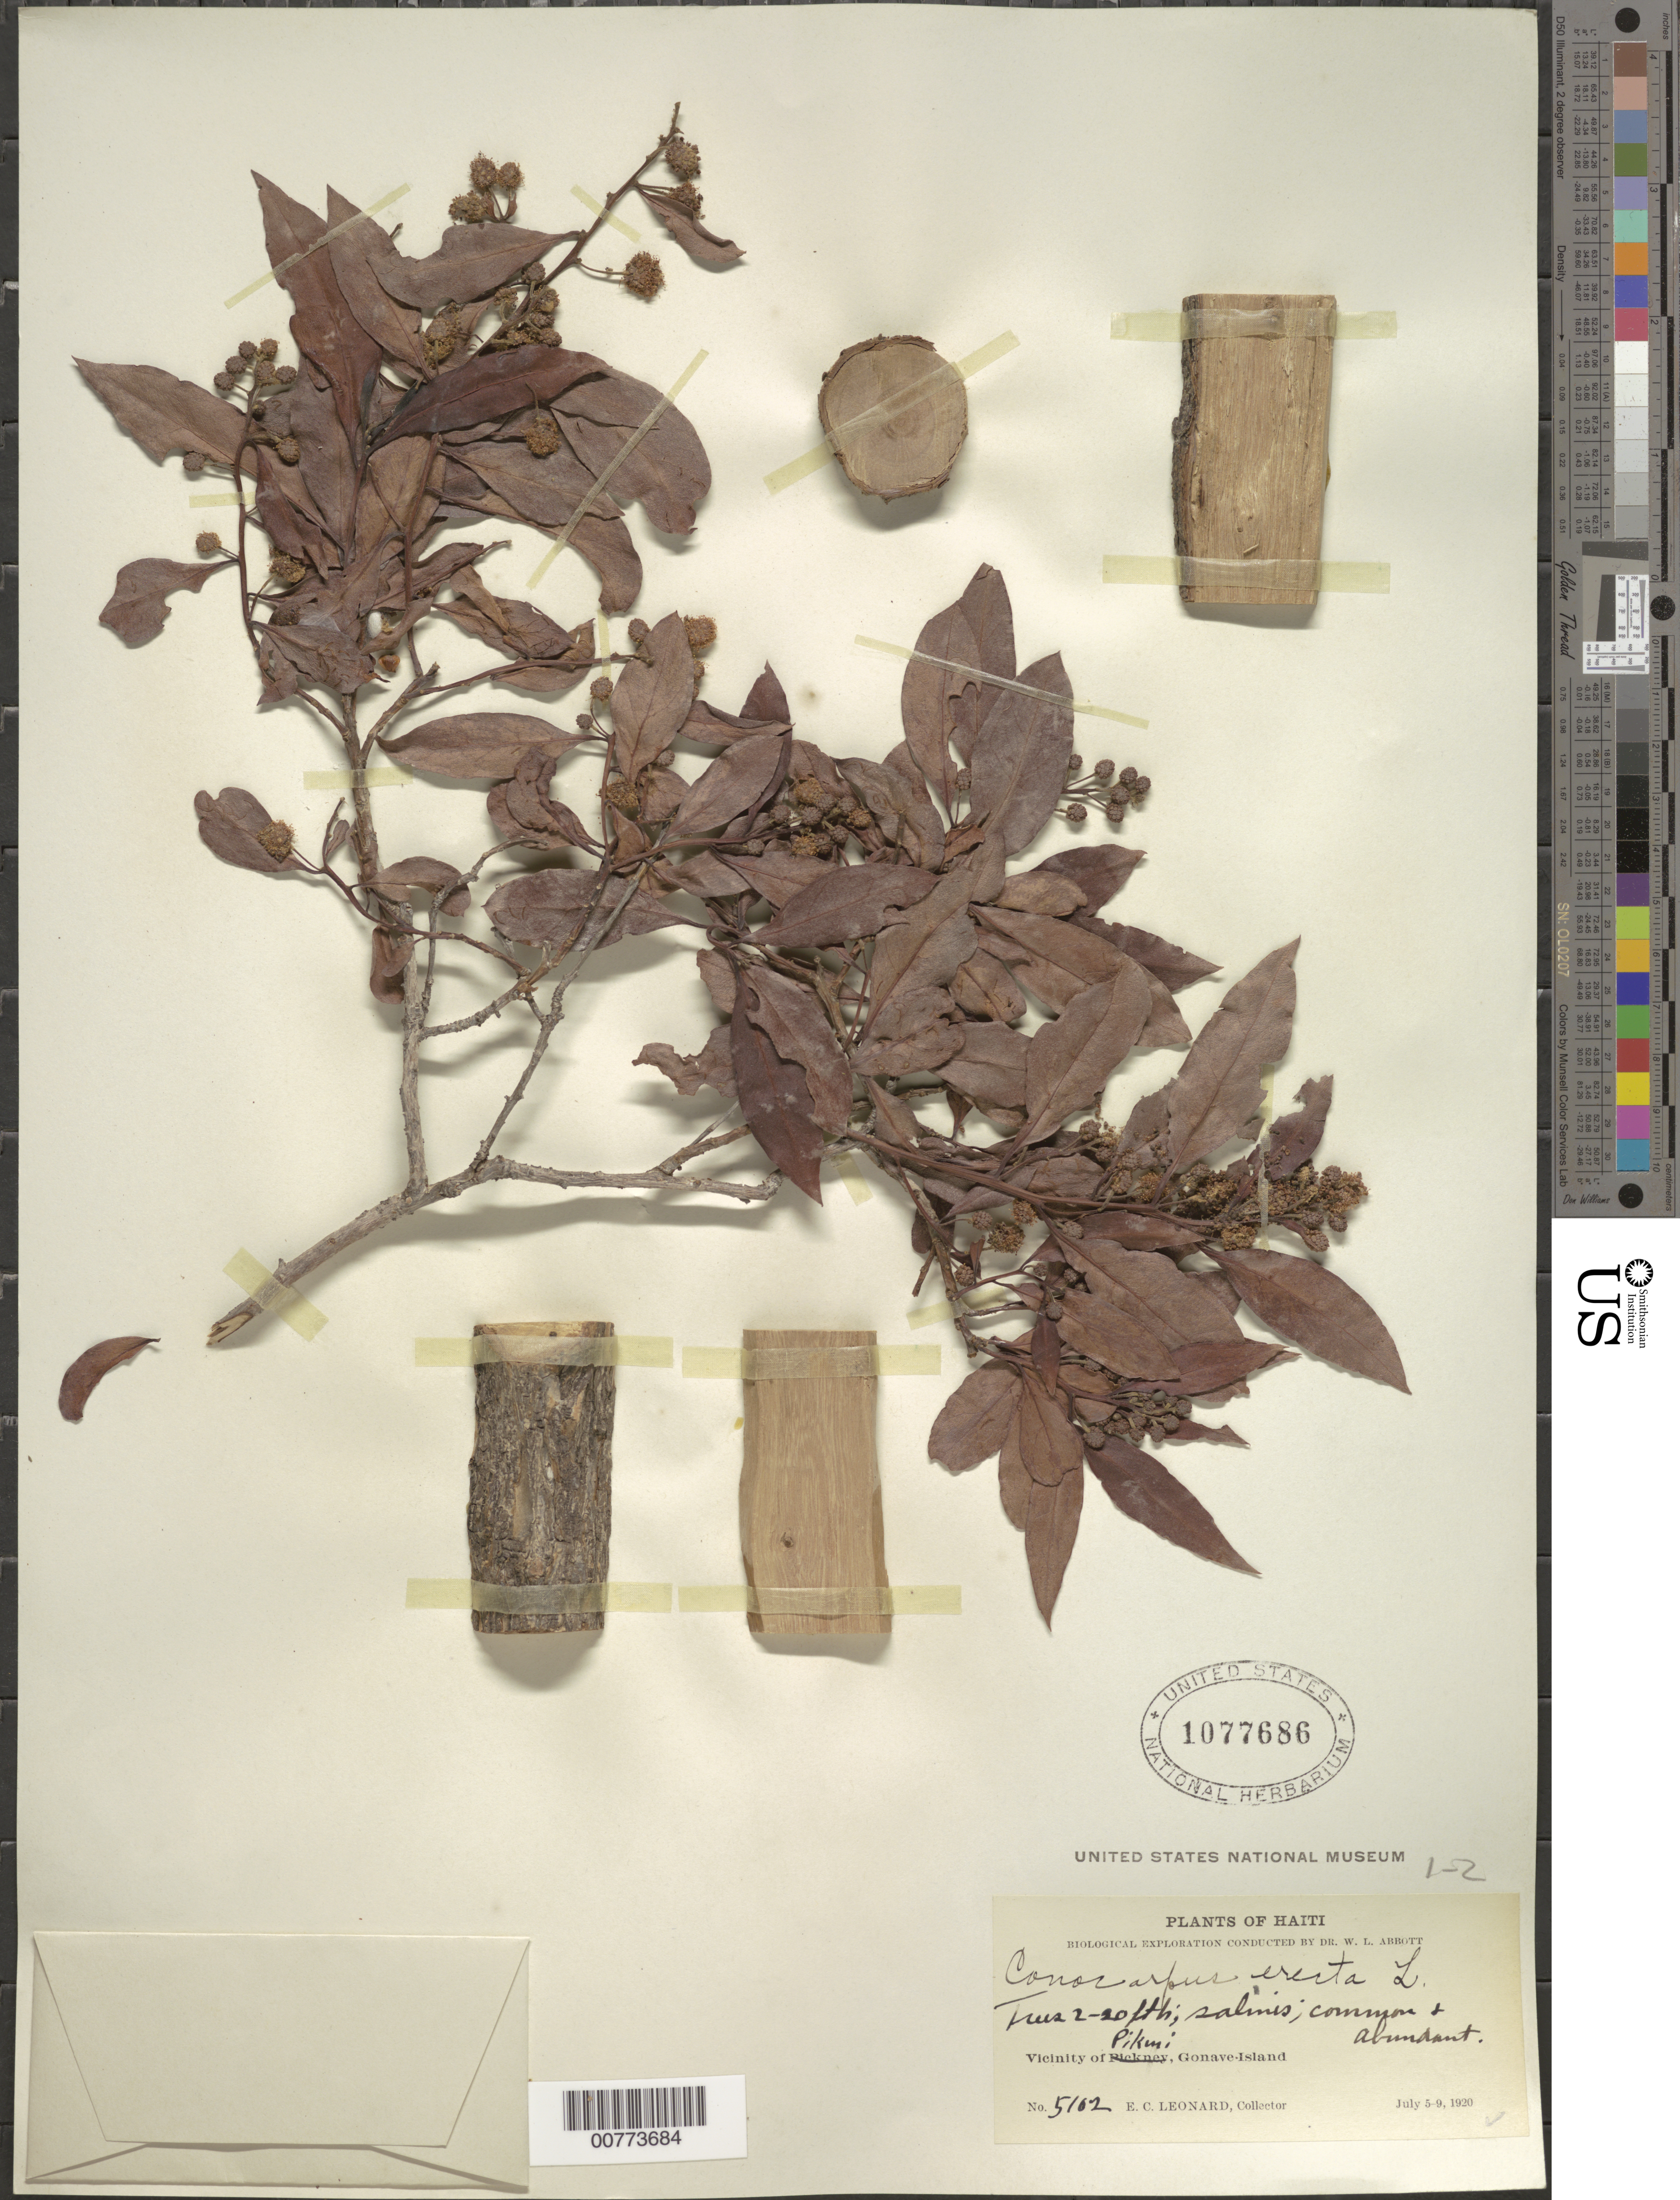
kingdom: Plantae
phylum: Tracheophyta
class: Magnoliopsida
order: Myrtales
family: Combretaceae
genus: Conocarpus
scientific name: Conocarpus erectus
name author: L.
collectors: E. C. Leonard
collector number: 5102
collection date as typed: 05 Jul 1920 to 09 Jul 1920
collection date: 1920-07-05/1920-07-09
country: Haiti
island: Hispaniola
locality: Gonave Island, vicinity of Pikmi.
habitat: Salines.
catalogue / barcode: US 1077686